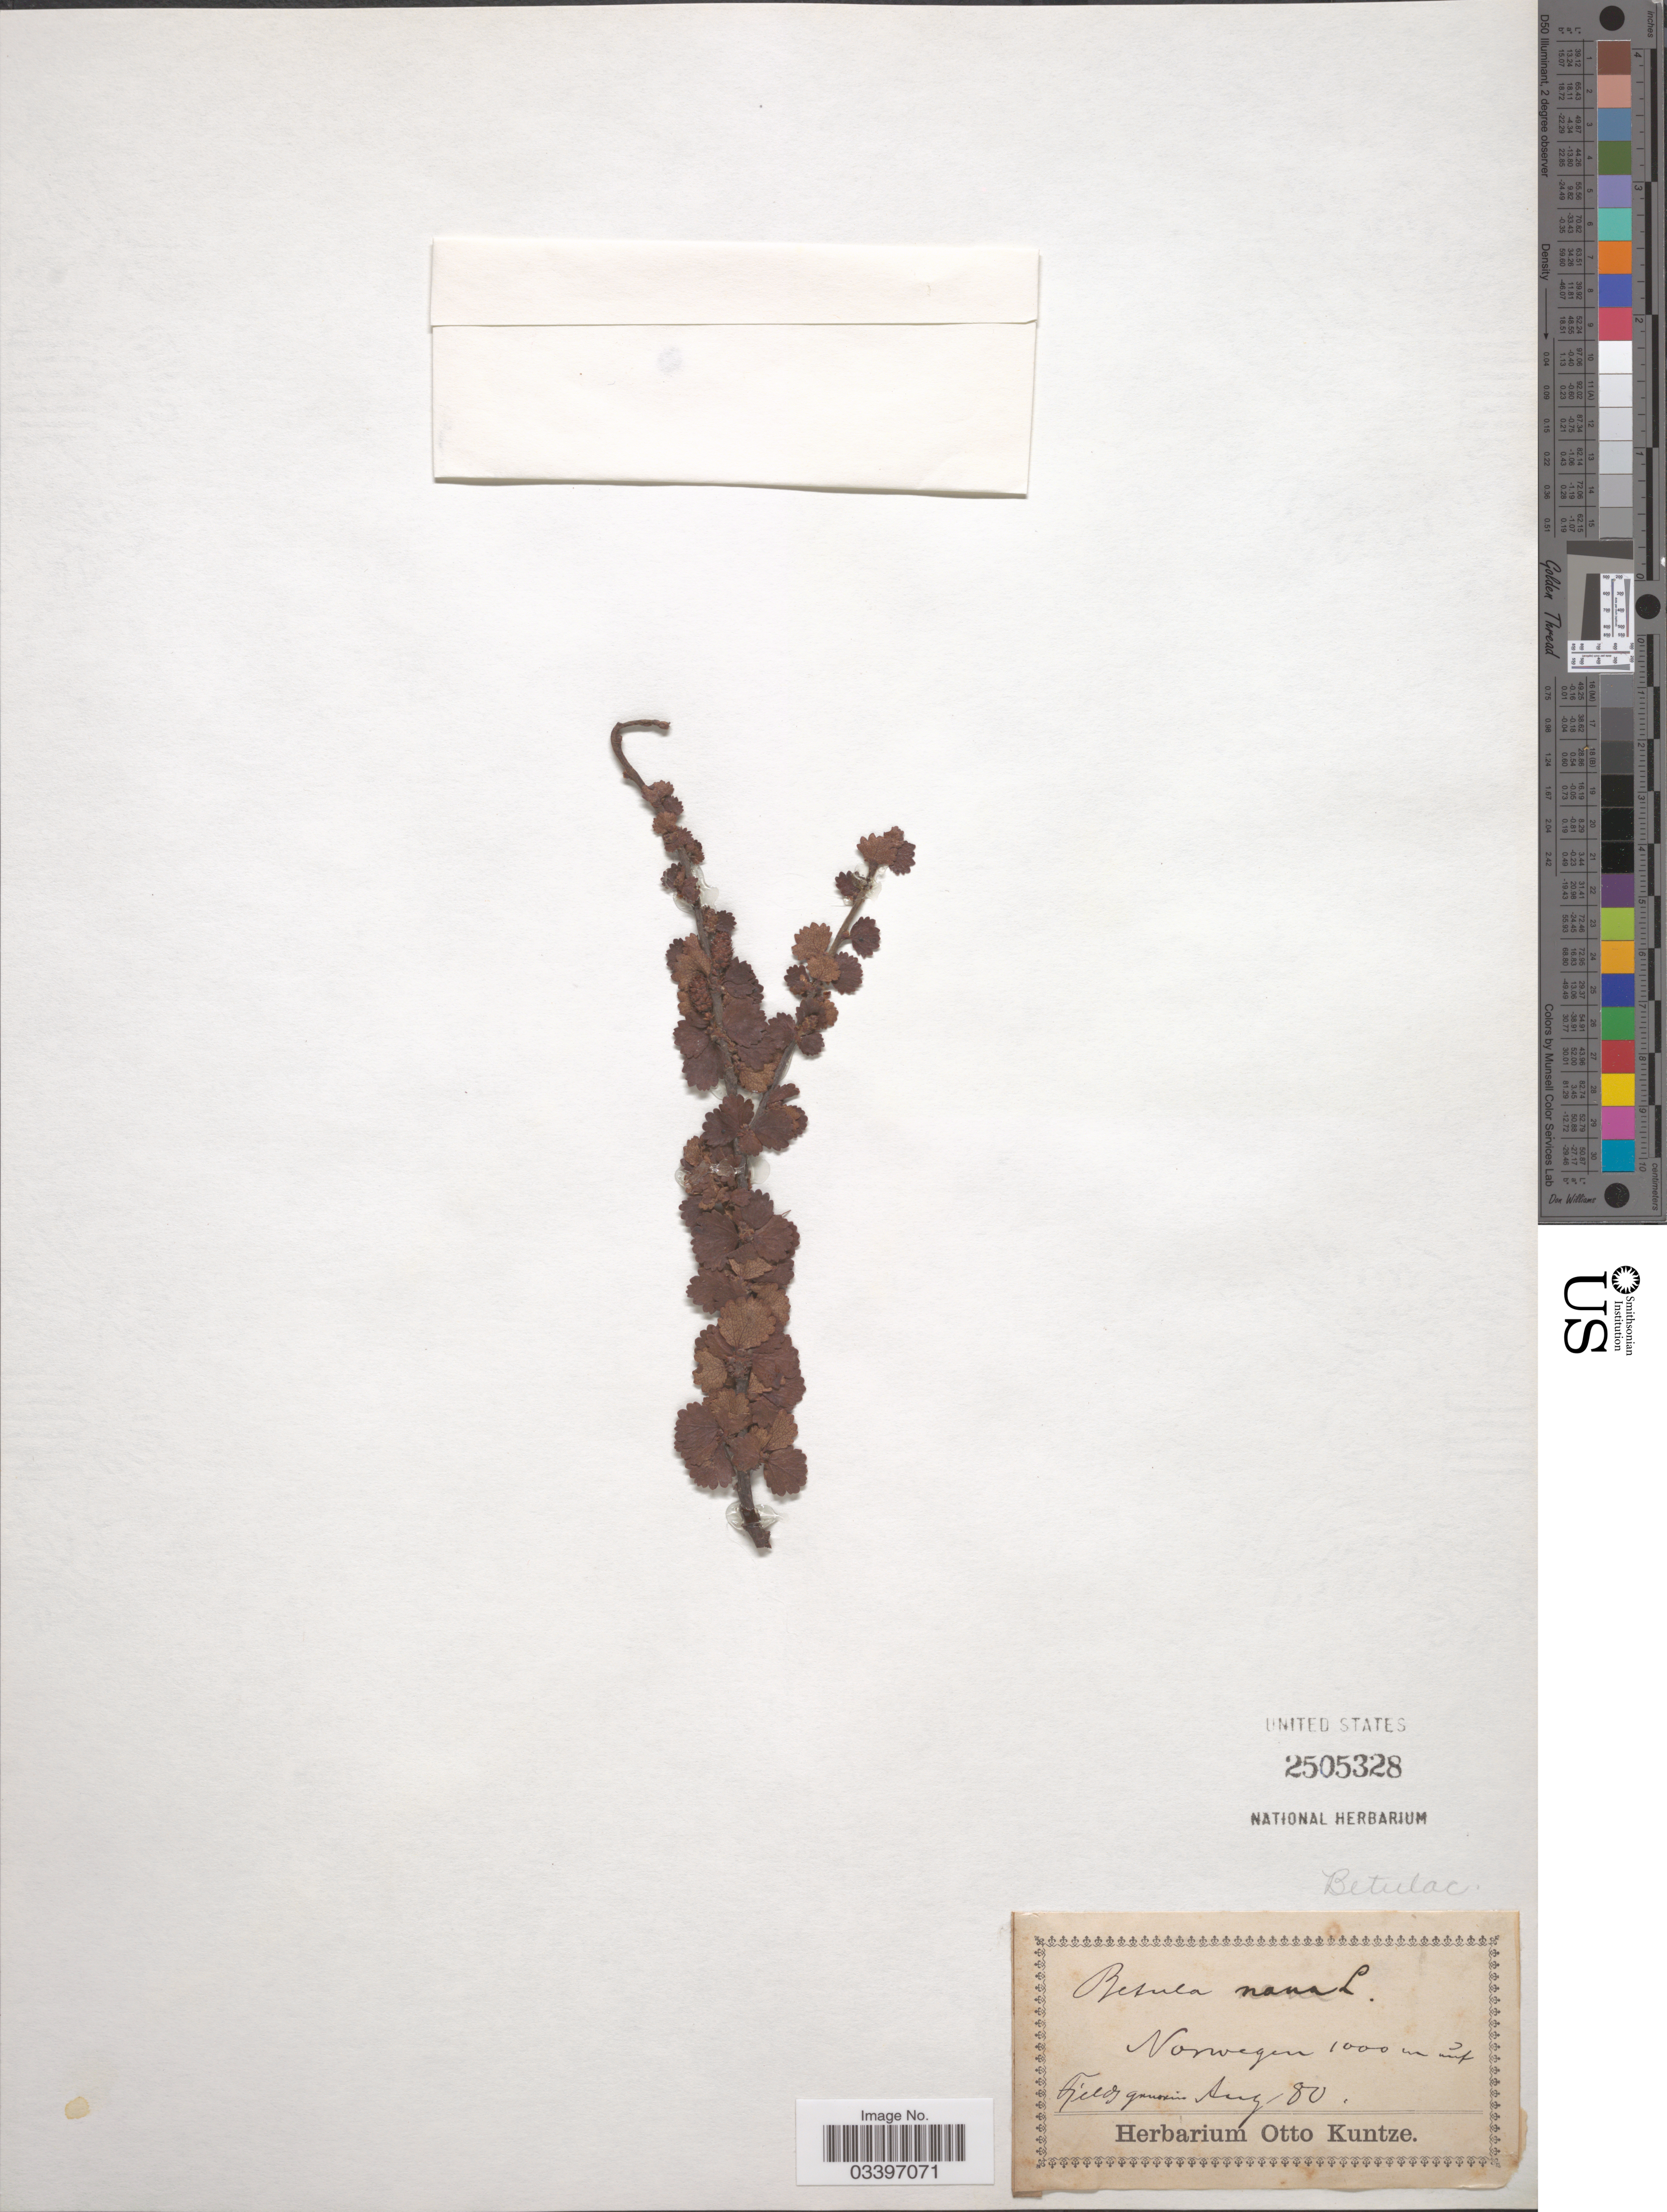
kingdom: Plantae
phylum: Tracheophyta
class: Magnoliopsida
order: Fagales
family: Betulaceae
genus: Betula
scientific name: Betula nana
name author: L.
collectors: ex herb. Otto Kuntze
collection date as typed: Transcribed d/m/y: /8/80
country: Norway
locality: Norwegen.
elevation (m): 1000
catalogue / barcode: US 2505328